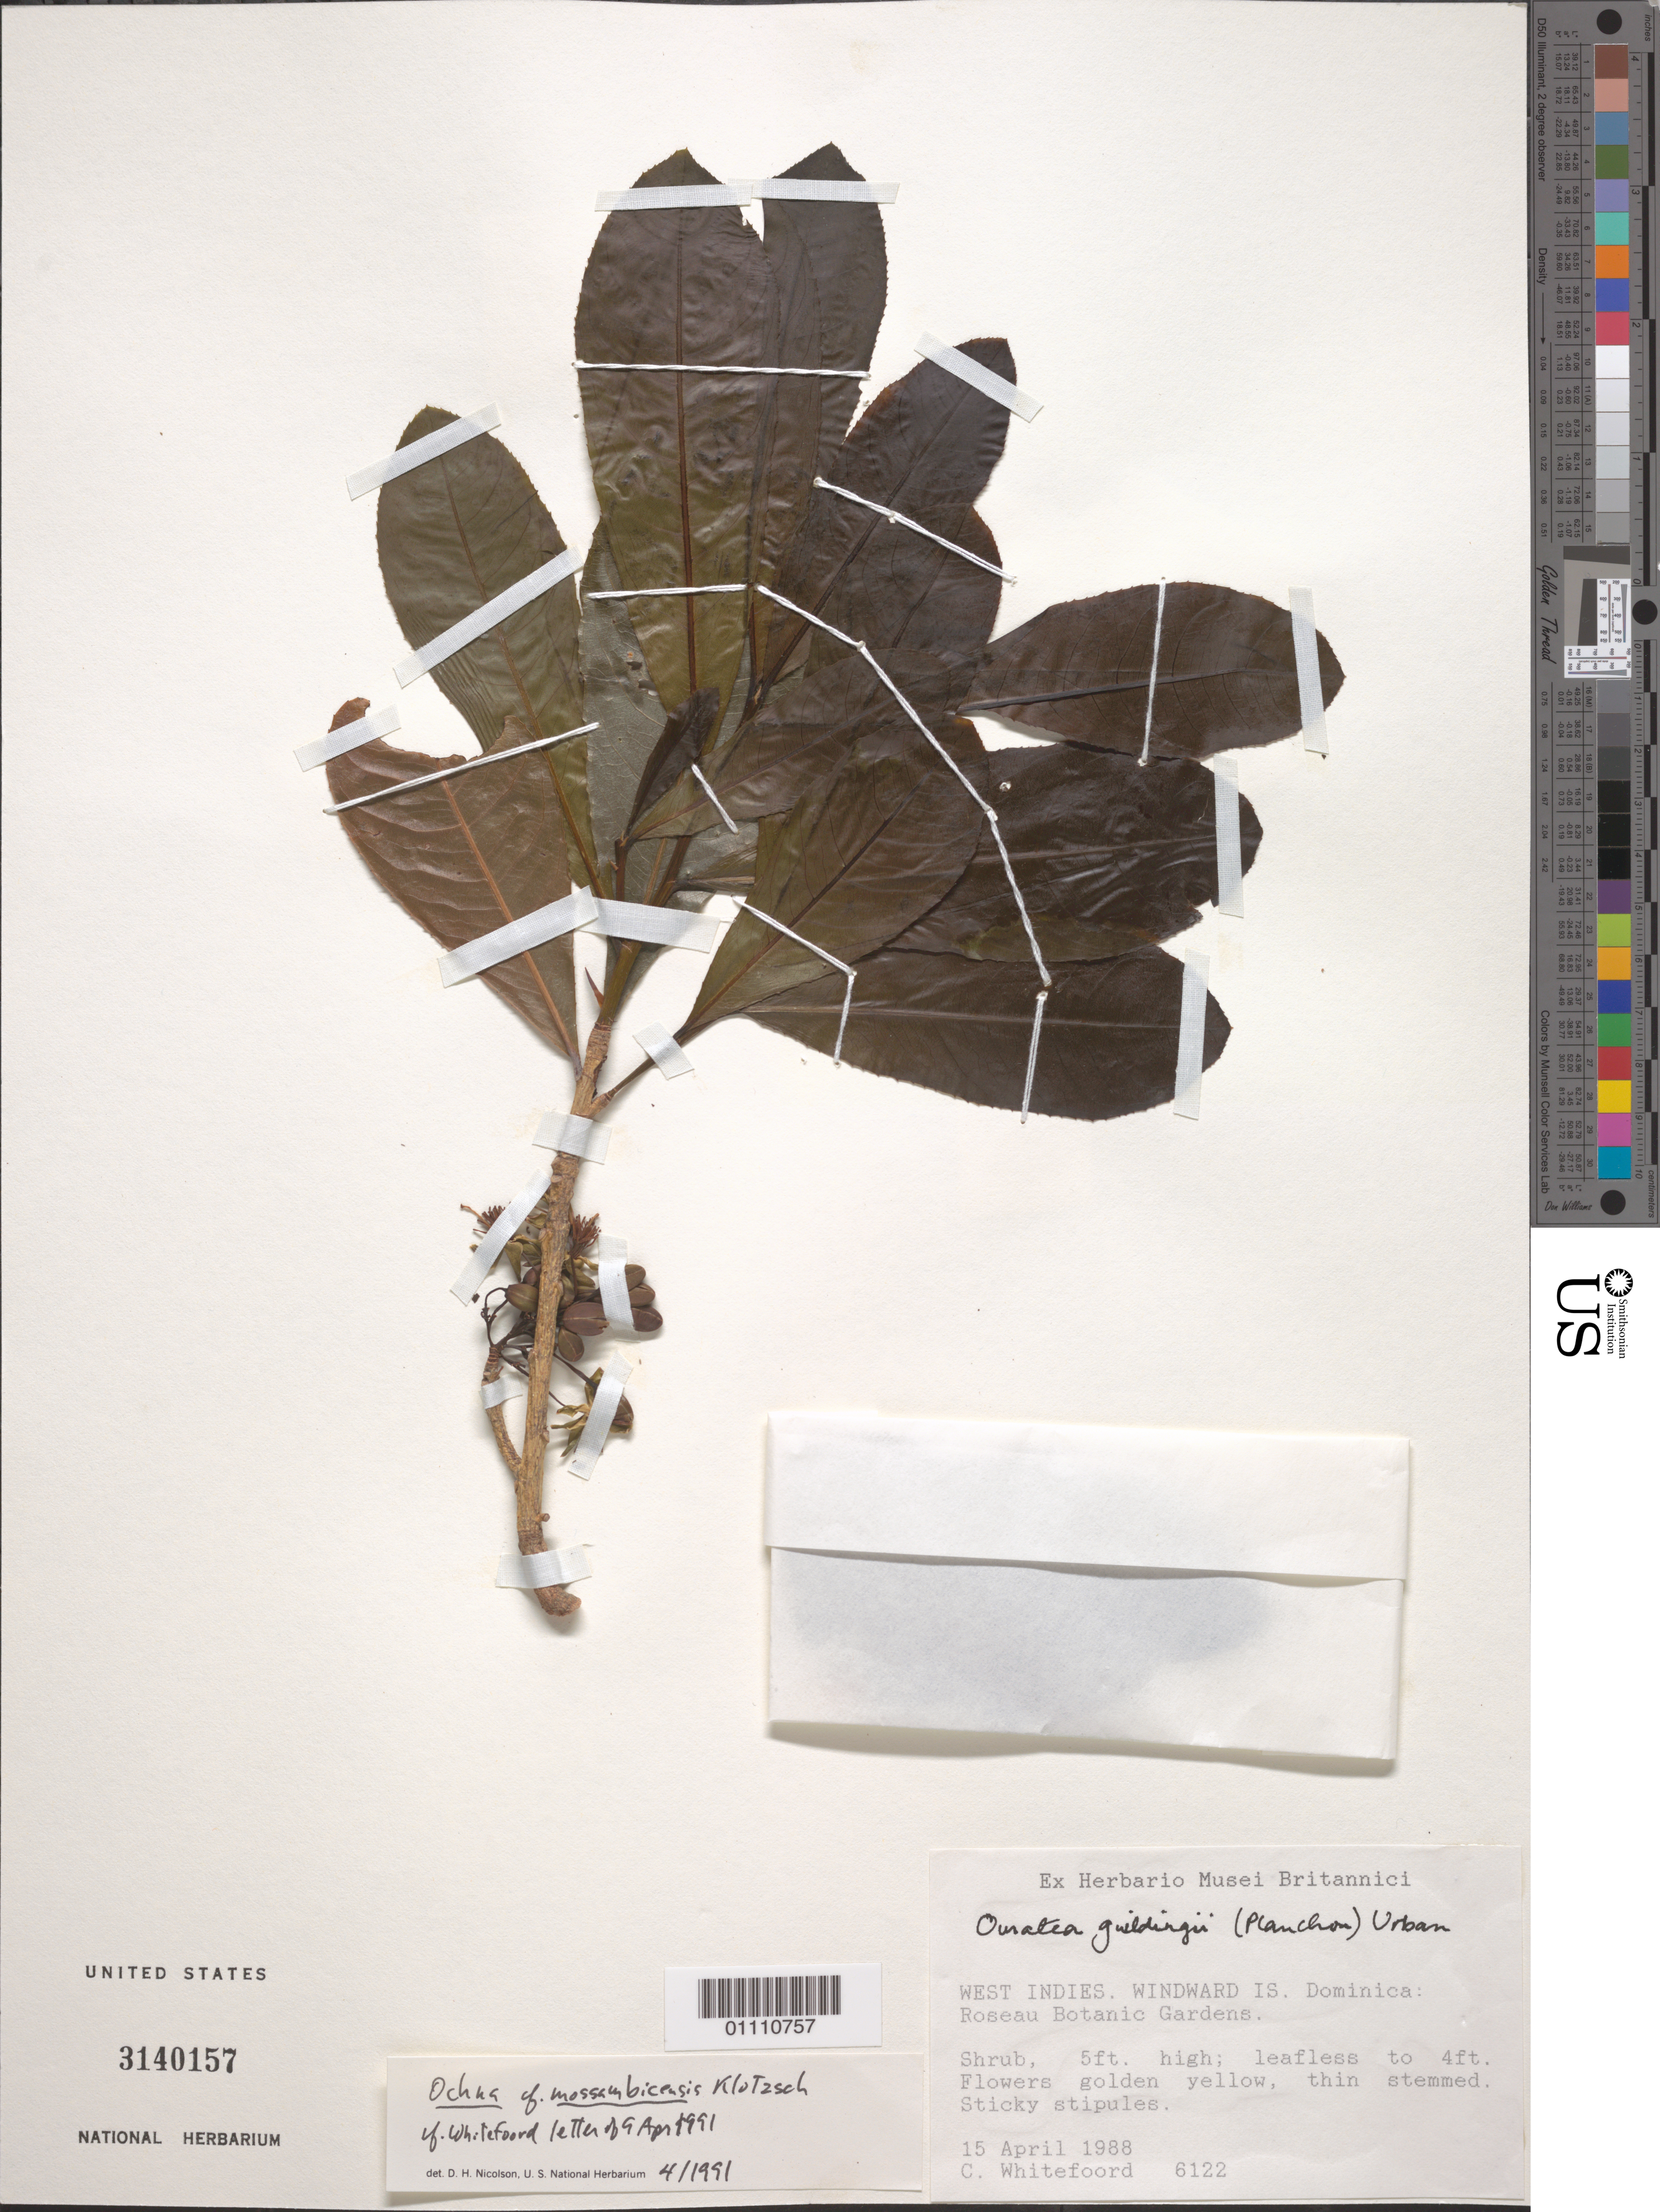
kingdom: Plantae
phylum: Tracheophyta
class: Magnoliopsida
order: Malpighiales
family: Ochnaceae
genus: Ochna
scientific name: Ochna mossambicensis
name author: Klotzsch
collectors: C. Whitefoord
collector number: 6122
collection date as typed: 15 Apr 1988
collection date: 1988-04-15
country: Dominica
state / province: St. George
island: Dominica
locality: Roseau Botanic Gardens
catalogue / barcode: US 3140157